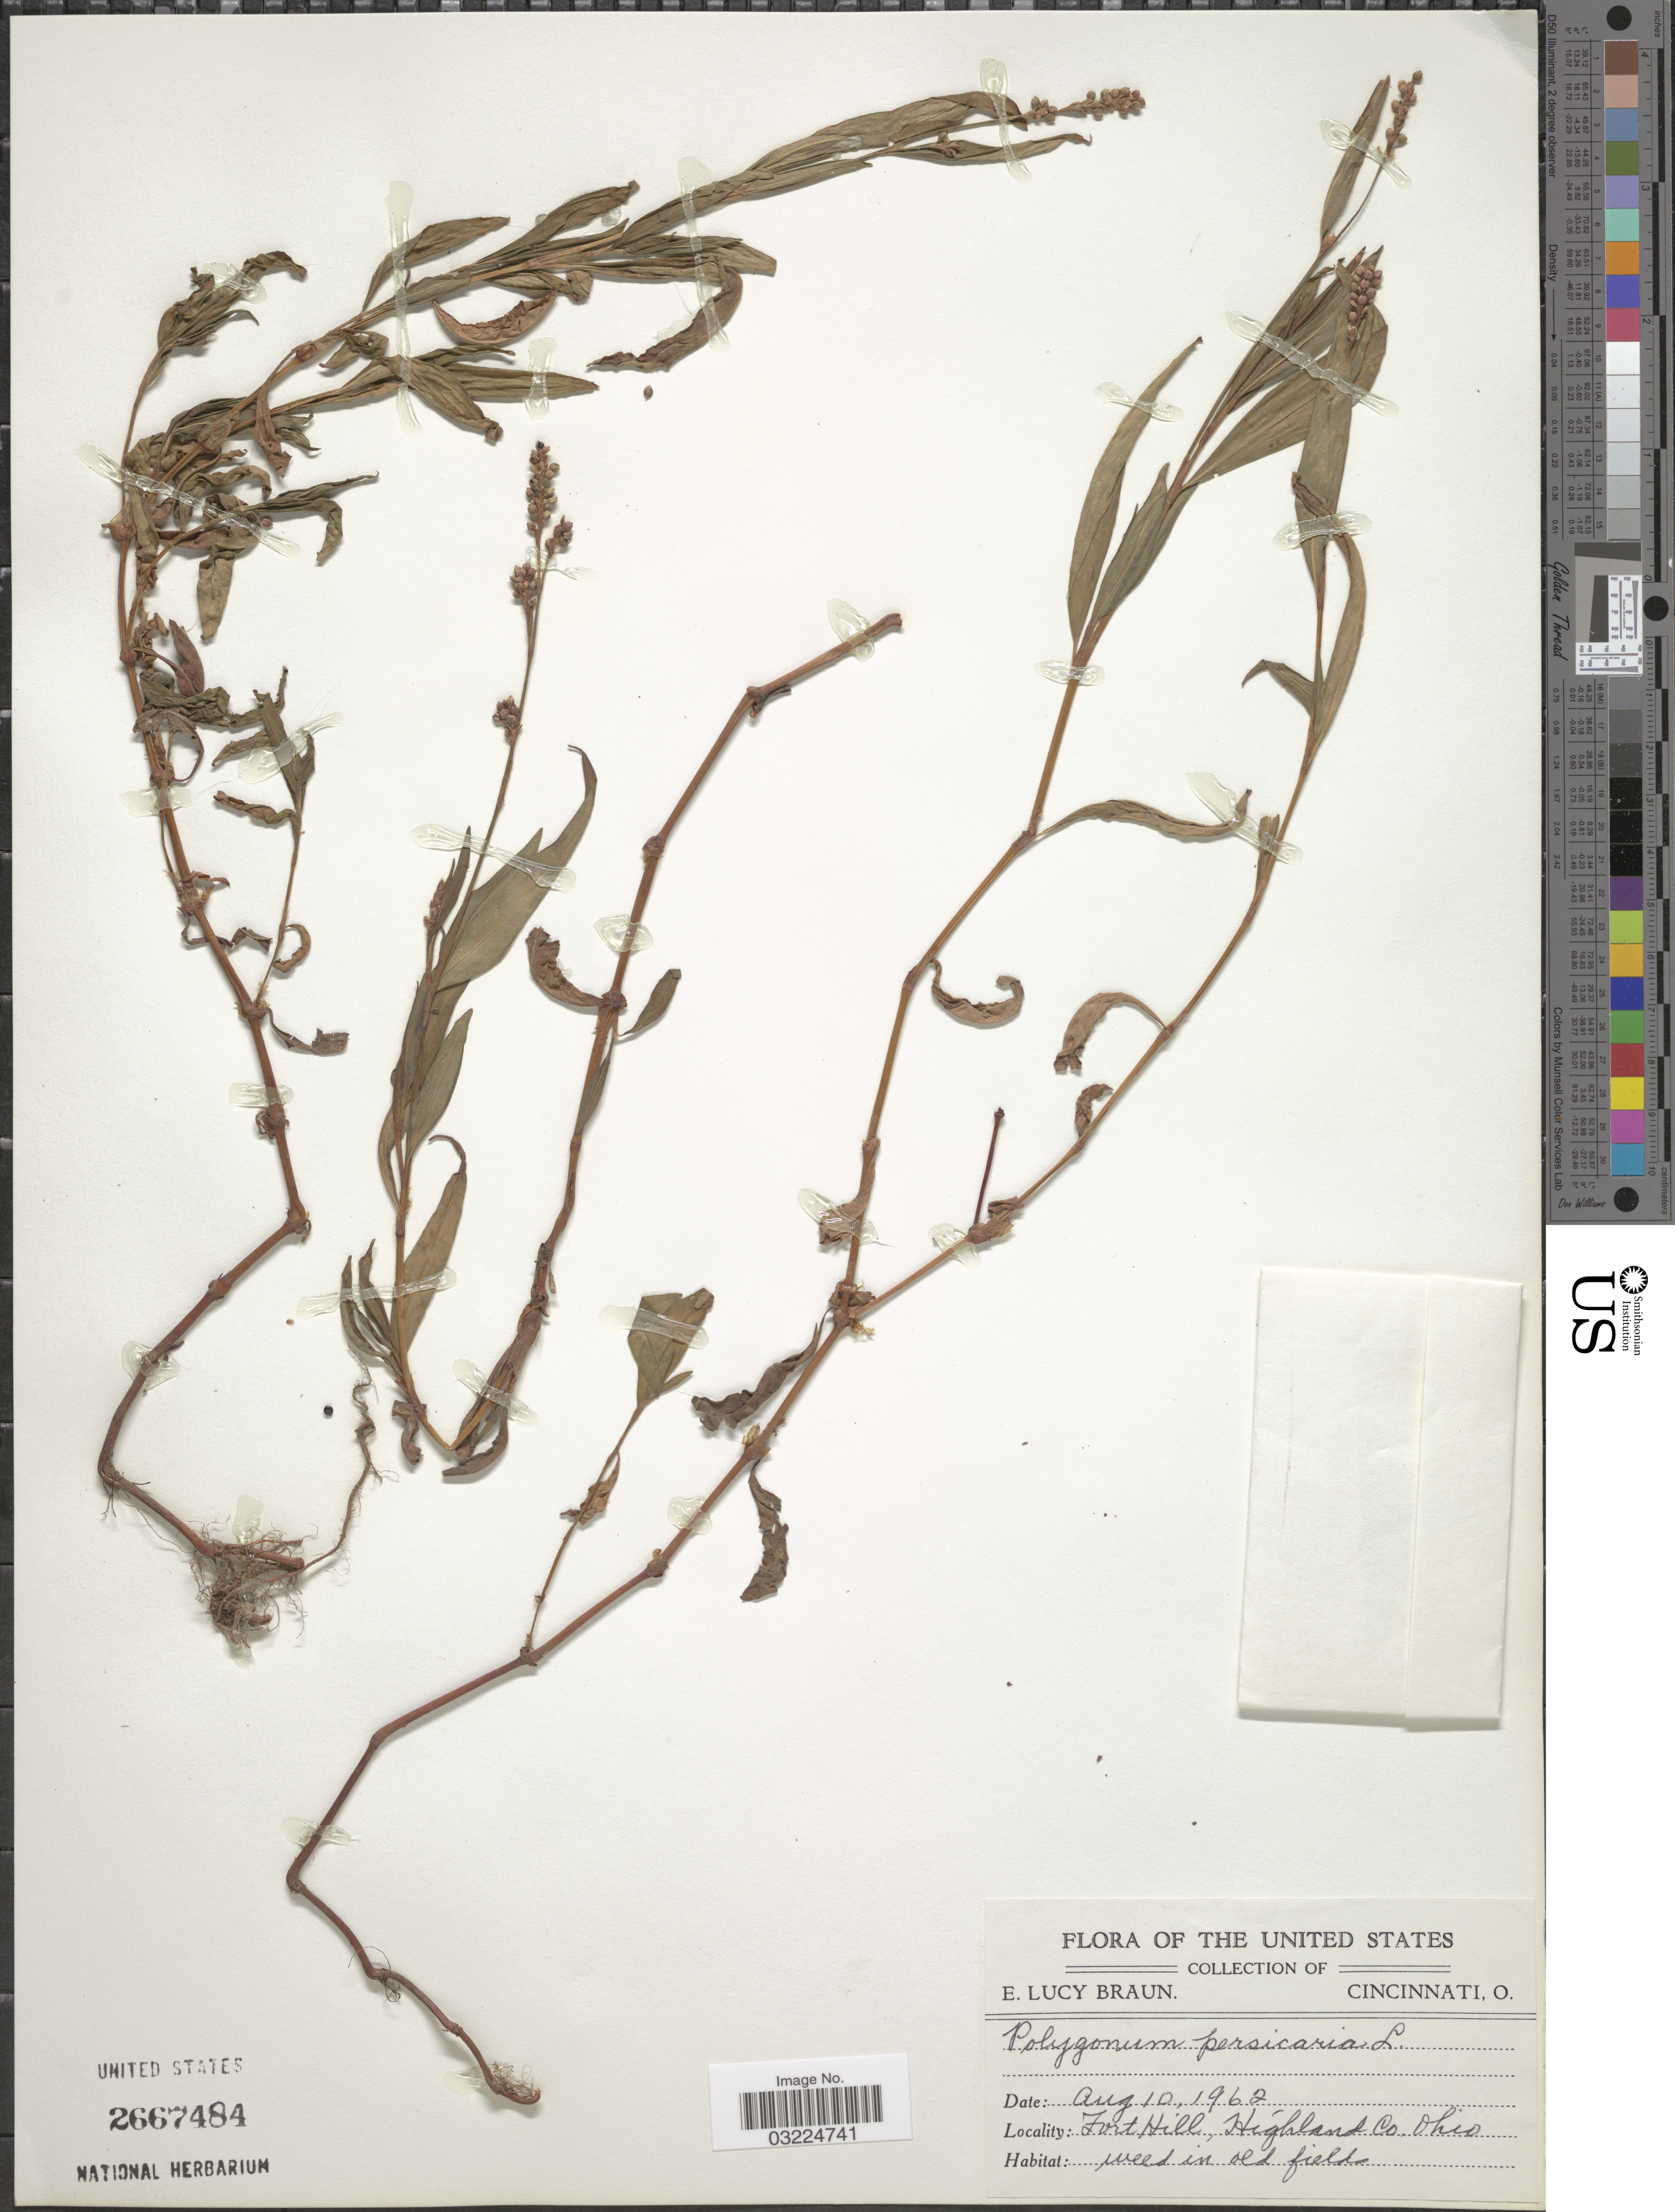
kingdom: Plantae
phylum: Tracheophyta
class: Magnoliopsida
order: Caryophyllales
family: Polygonaceae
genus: Persicaria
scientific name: Persicaria maculosa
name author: S.F. Gray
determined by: Atha, D. E.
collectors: E. L. Braun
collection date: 1962-08-10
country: United States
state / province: Ohio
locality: Fort Hill, Highland Co.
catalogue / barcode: US 2667484